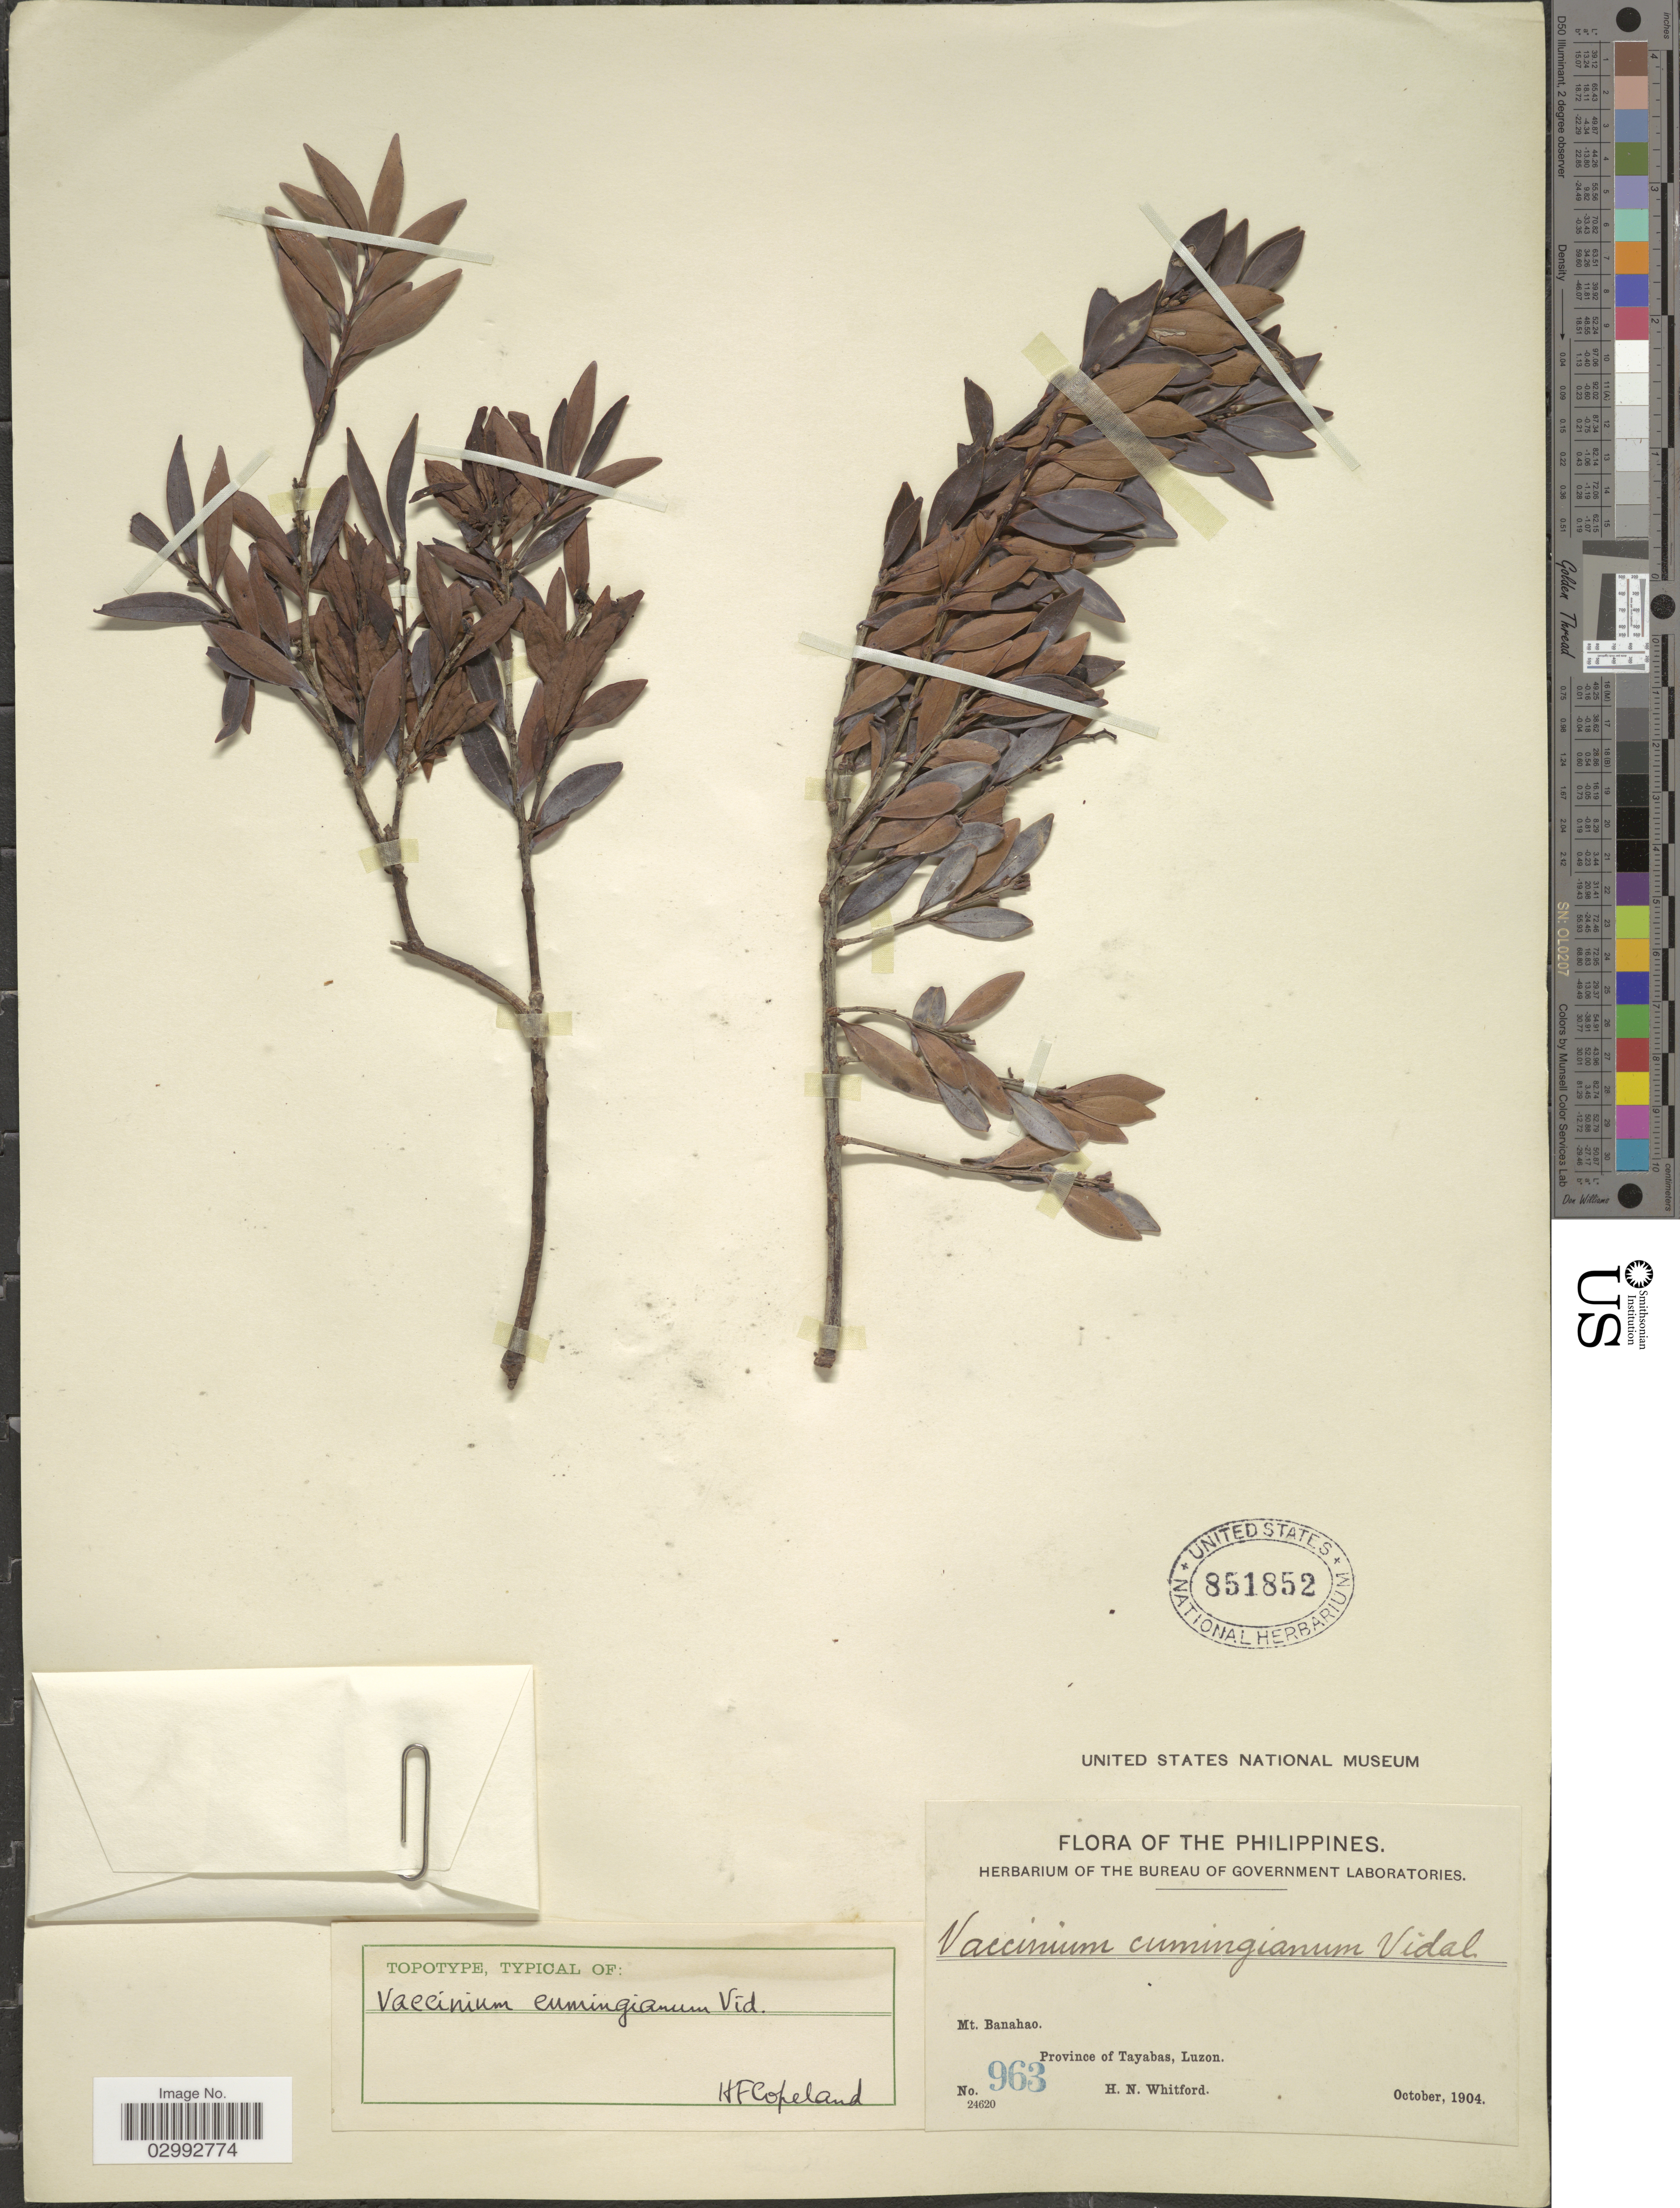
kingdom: Plantae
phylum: Tracheophyta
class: Magnoliopsida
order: Ericales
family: Ericaceae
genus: Vaccinium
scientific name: Vaccinium cumingianum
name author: S. Vidal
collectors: H. N. Whitford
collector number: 963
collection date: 1904-10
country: Philippines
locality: Mt. Banahao, Province of Tayabas, Luzon.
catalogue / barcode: US 851852